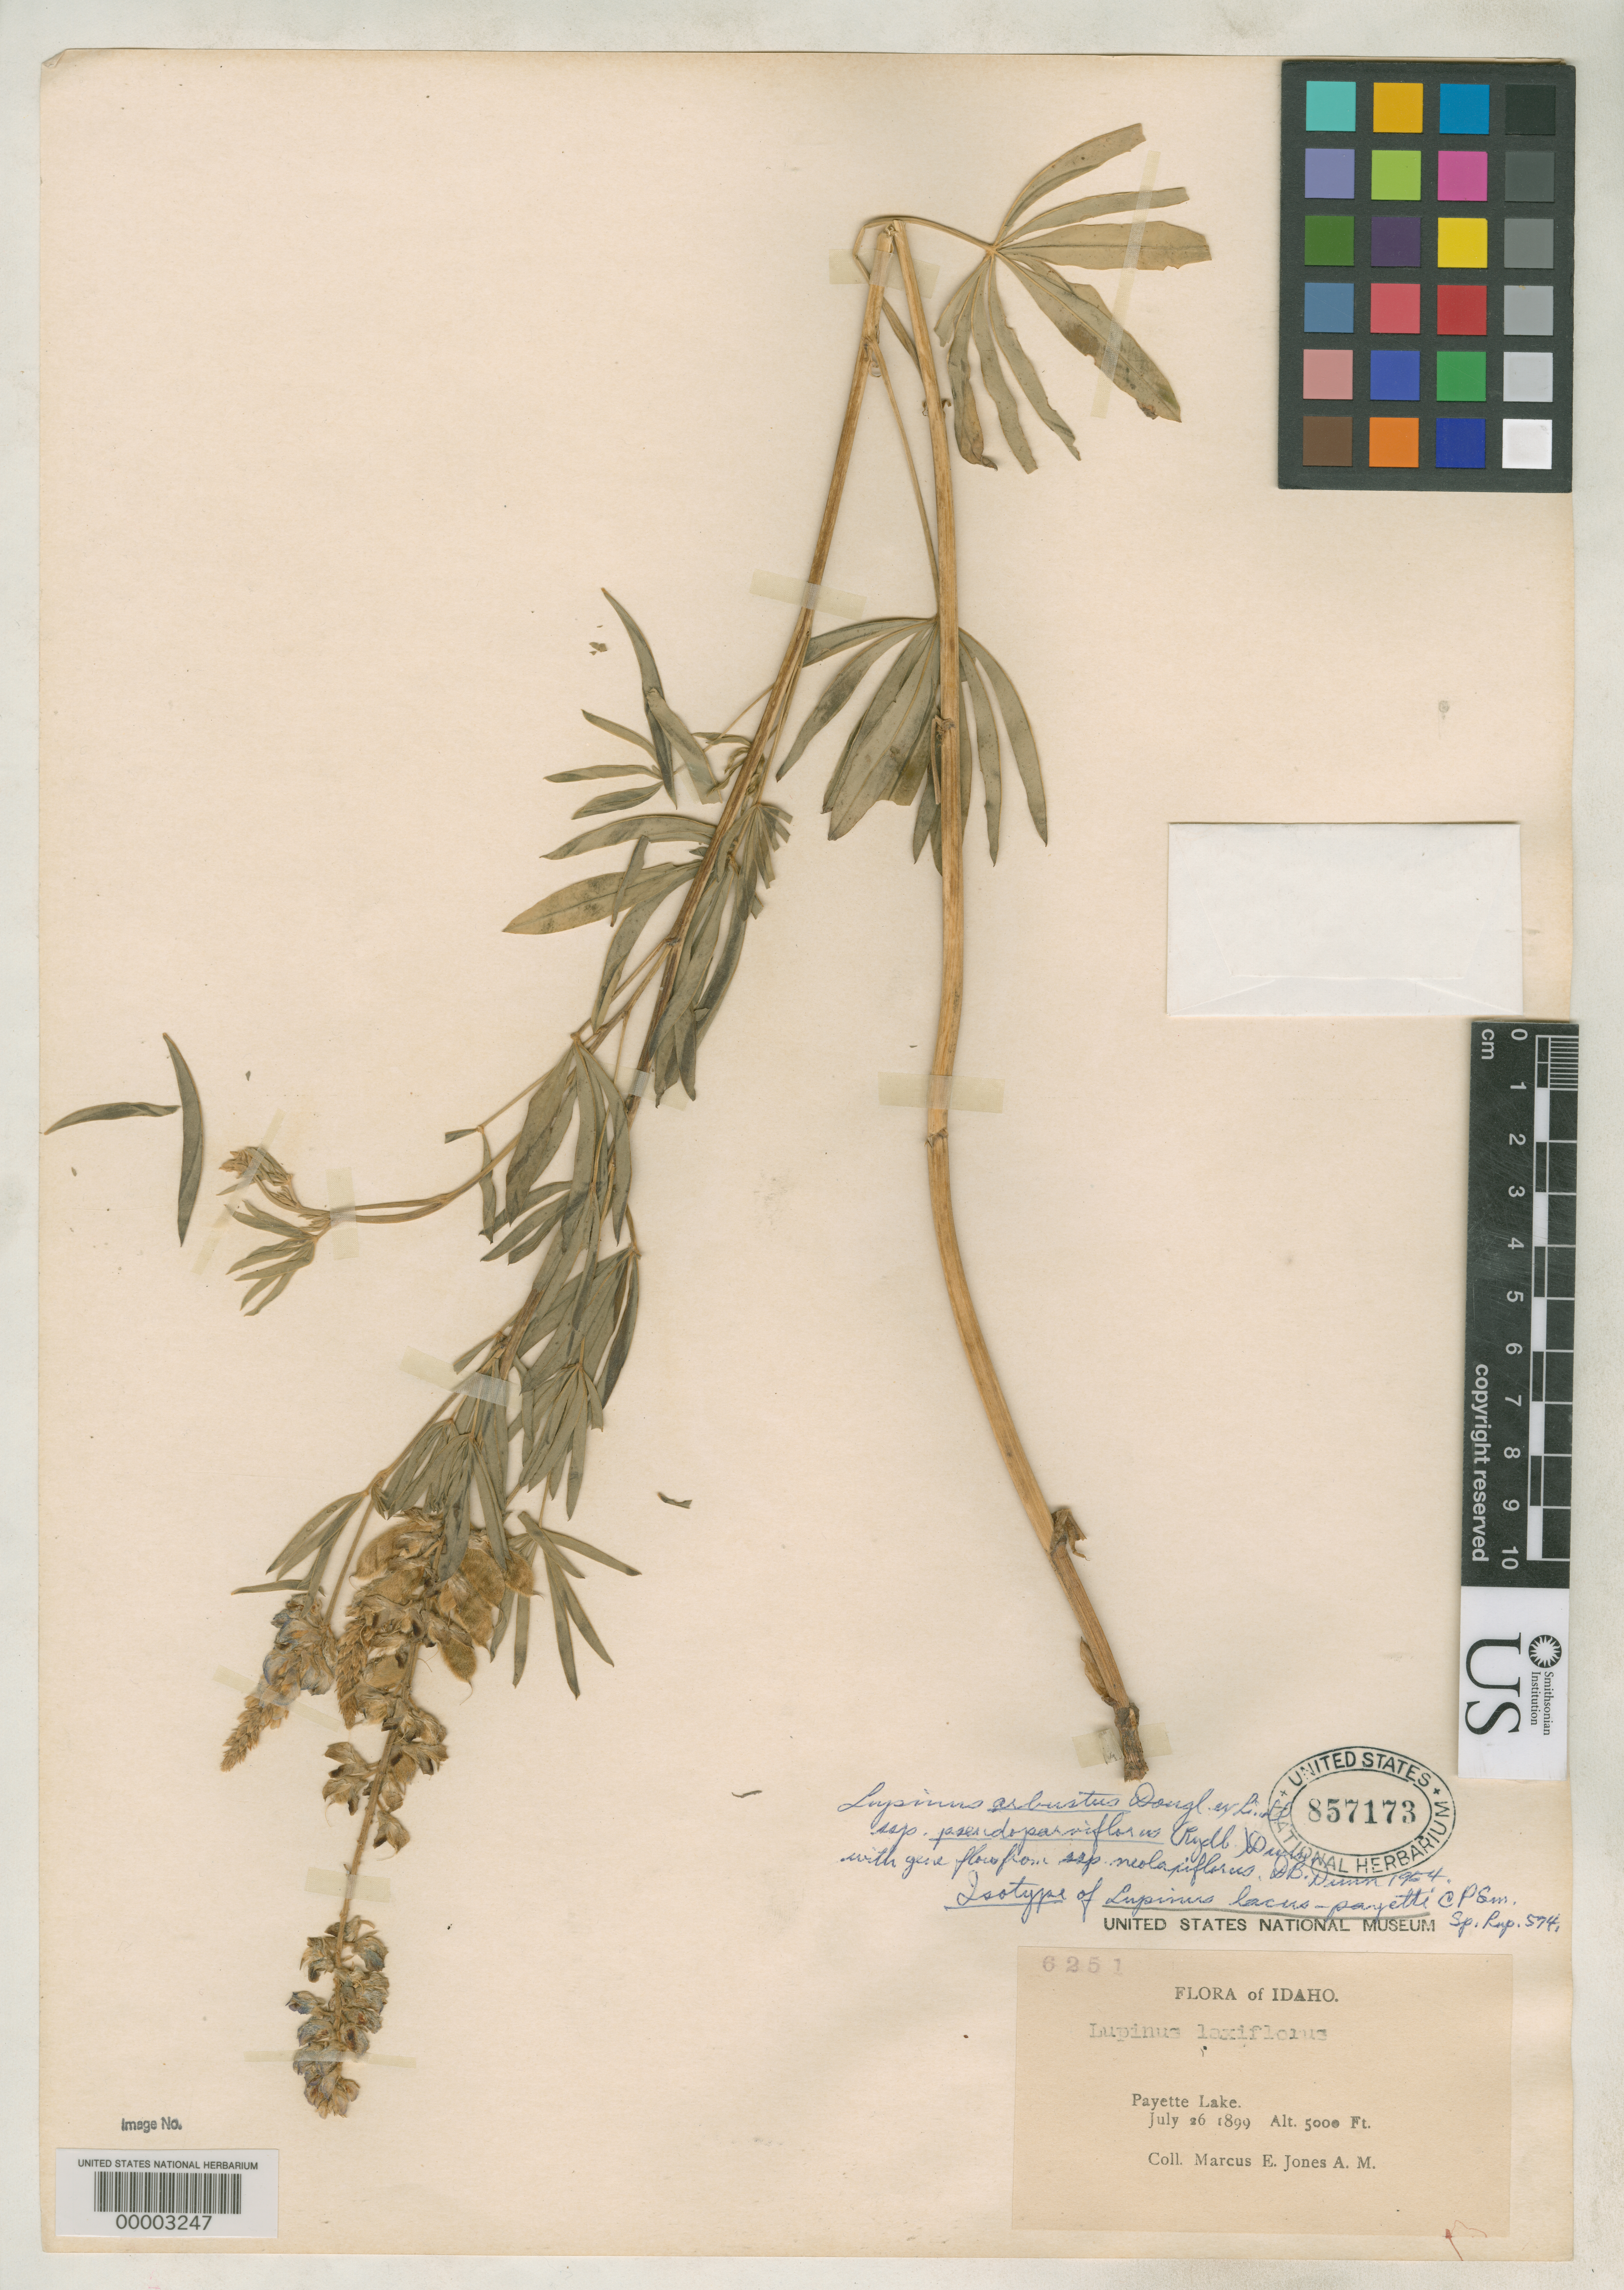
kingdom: Plantae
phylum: Tracheophyta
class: Magnoliopsida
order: Fabales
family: Fabaceae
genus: Lupinus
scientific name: Lupinus lacus-payetti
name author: C.P. Sm.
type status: Isotype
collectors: M. E. Jones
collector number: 6251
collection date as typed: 26 Jul 1899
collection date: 1899-07-26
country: United States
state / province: Idaho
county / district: Valley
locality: Payette Lake.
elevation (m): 1524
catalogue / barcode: US 857173